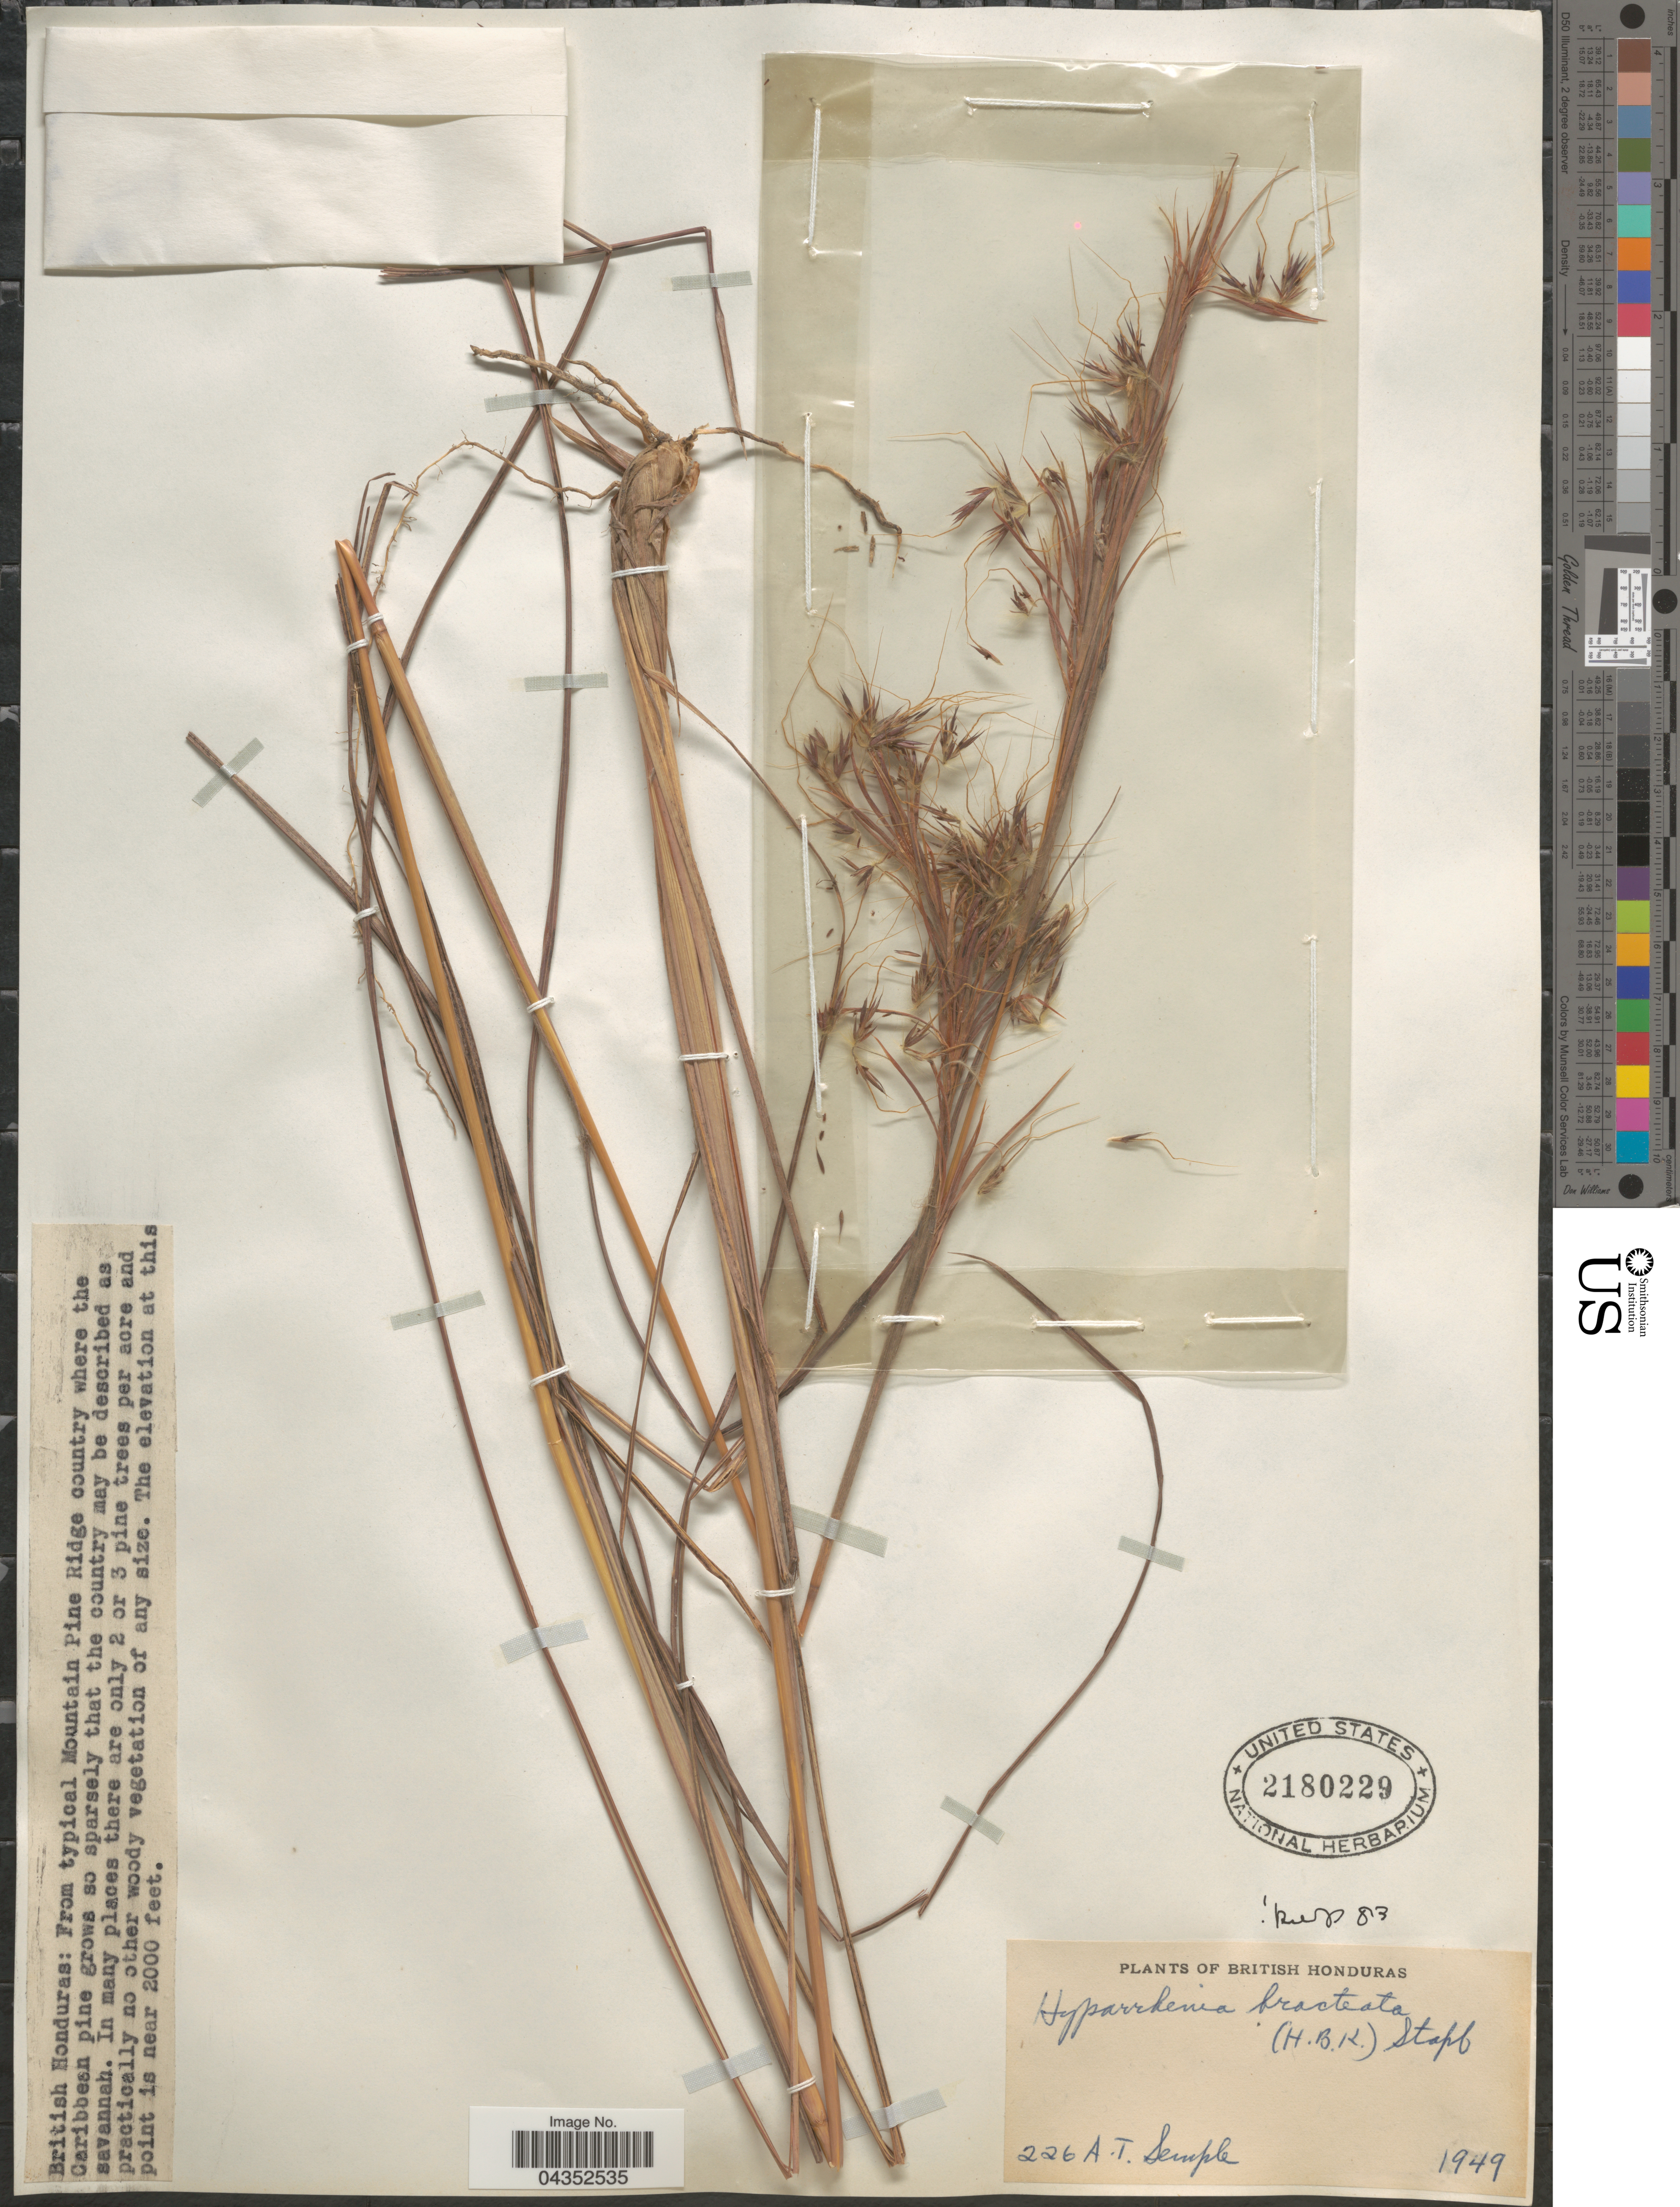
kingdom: Plantae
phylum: Tracheophyta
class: Liliopsida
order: Poales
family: Poaceae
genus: Hyparrhenia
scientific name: Hyparrhenia bracteata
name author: (Humb. & Bonpl.) Stapf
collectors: A. Semple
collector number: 226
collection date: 1949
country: Belize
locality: British Honduras.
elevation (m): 610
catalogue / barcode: US 2180229